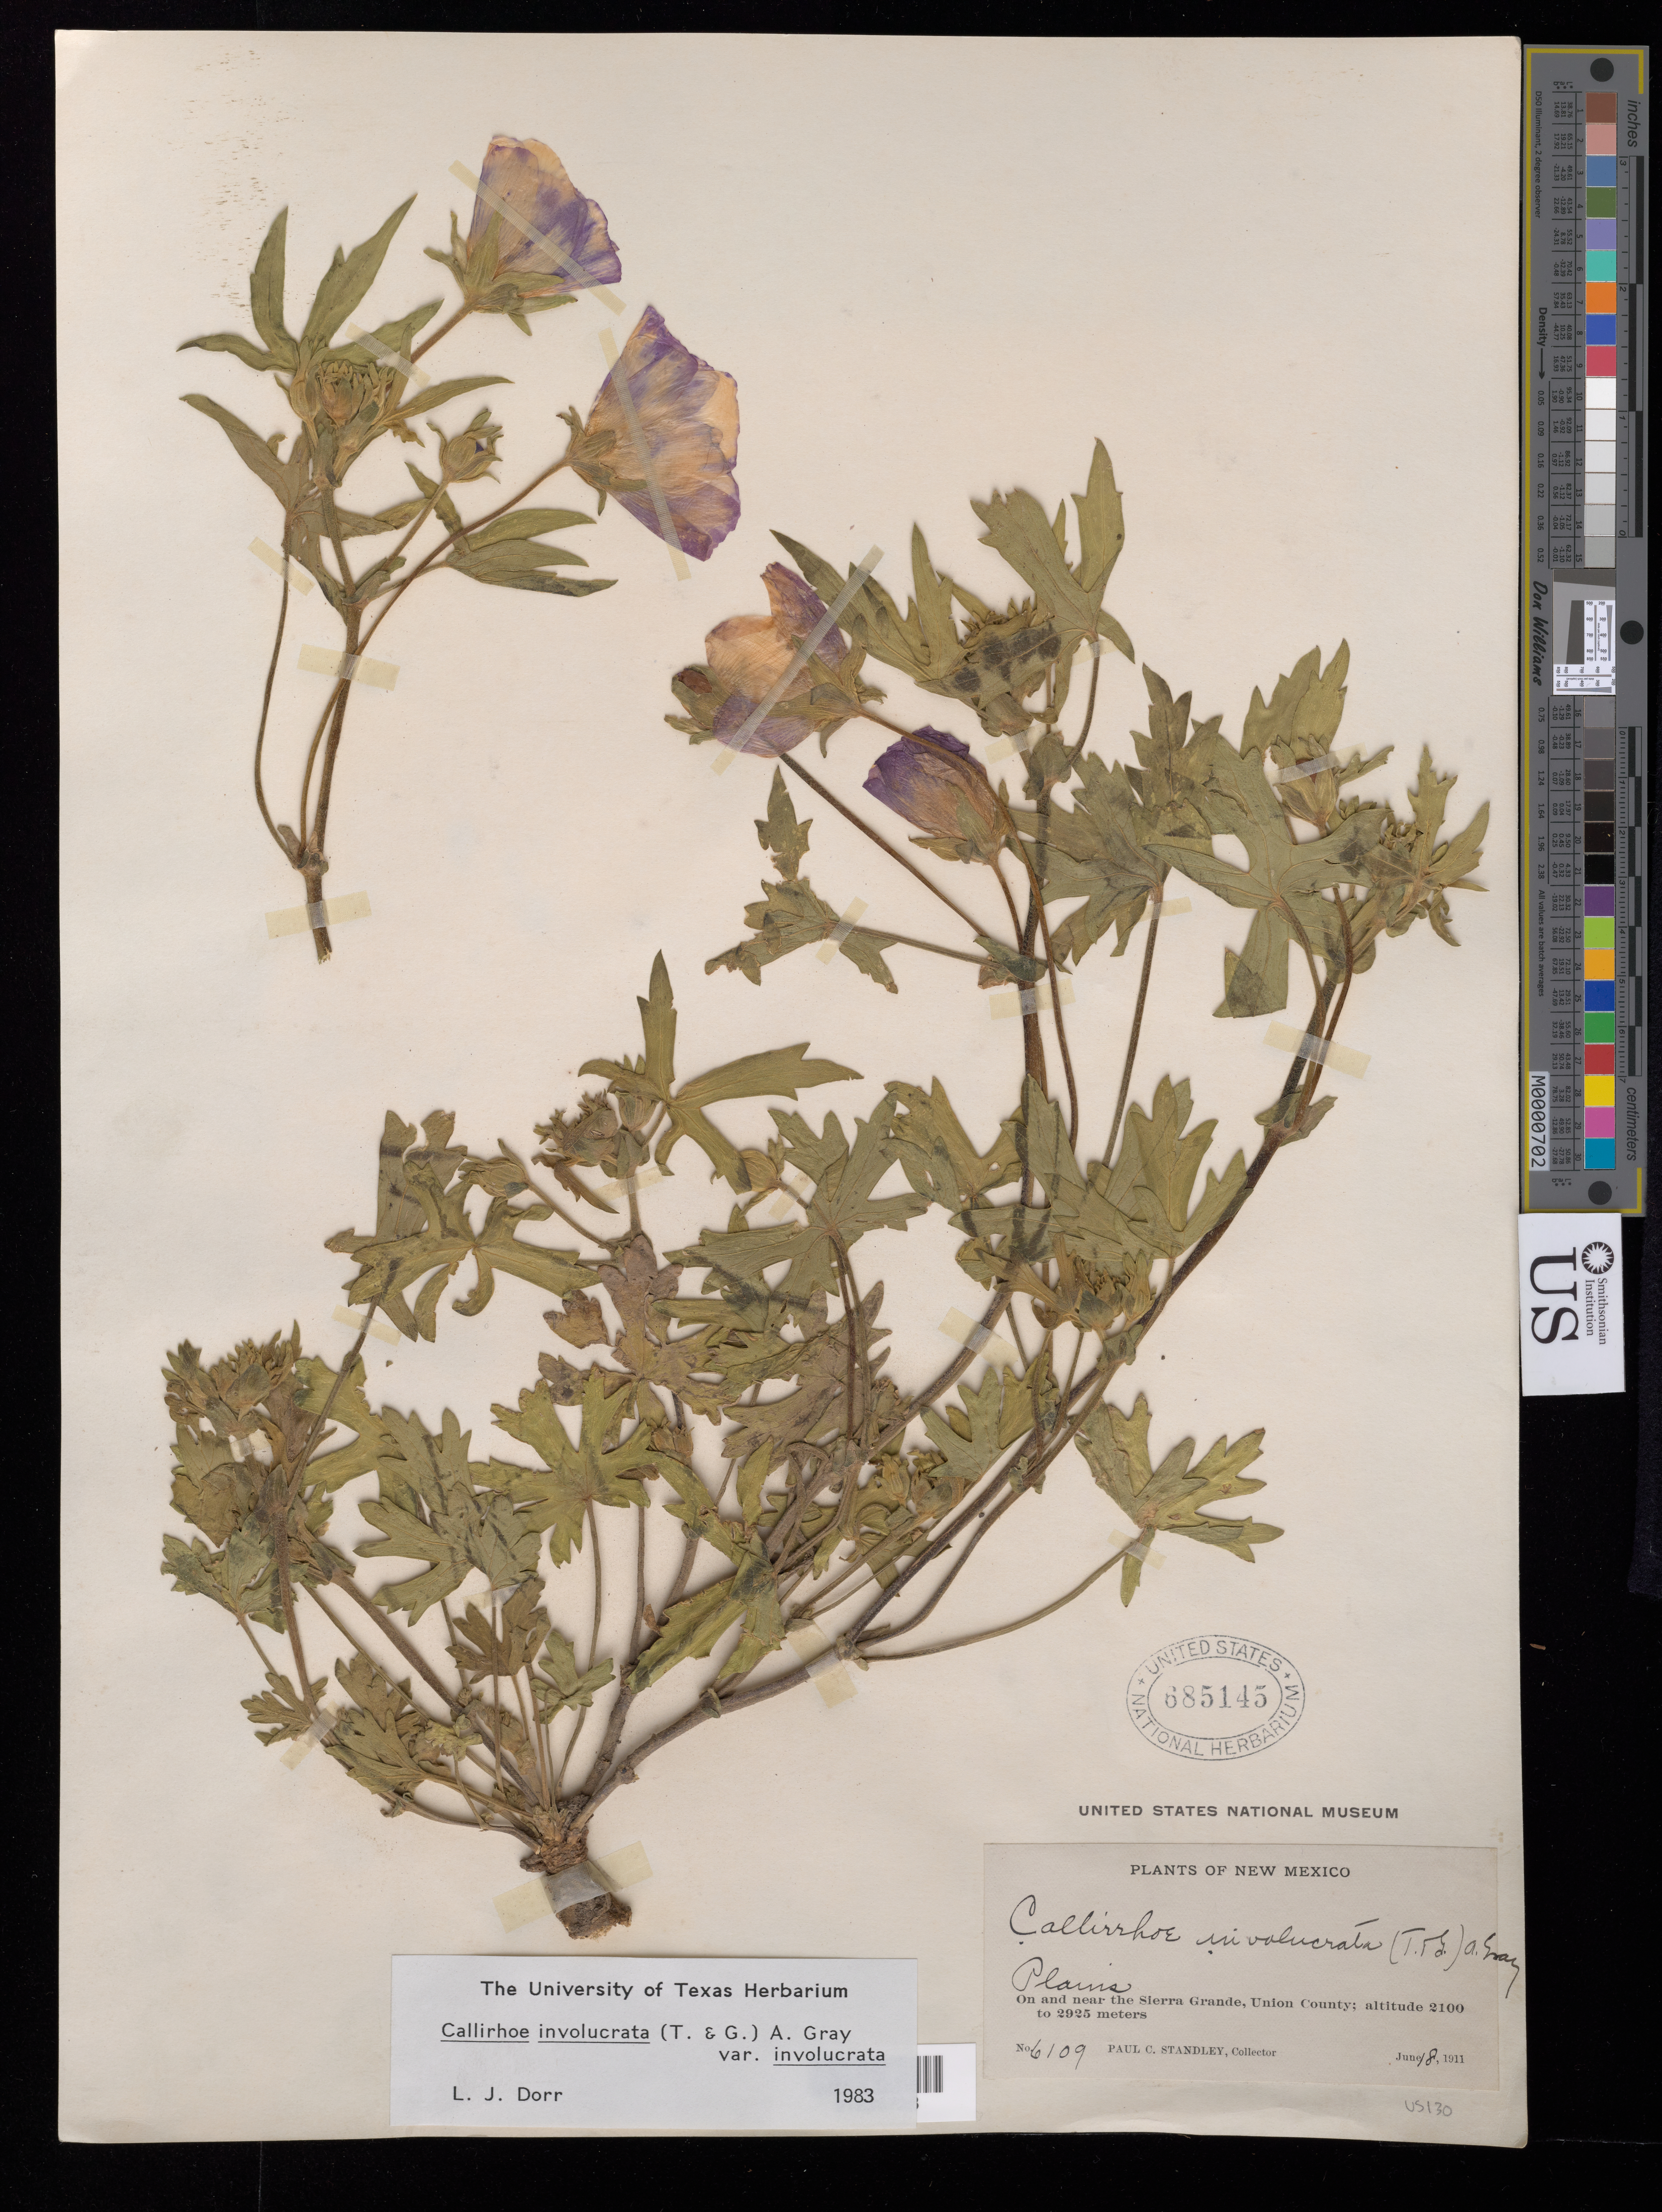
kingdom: Plantae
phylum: Tracheophyta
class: Magnoliopsida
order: Malvales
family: Malvaceae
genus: Callirhoe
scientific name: Callirhoe involucrata var. involucrata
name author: (Torr. & A. Gray) A. Gray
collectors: P. C. Standley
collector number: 6109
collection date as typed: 18 Jun 1911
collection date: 1911-06-18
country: United States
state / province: New Mexico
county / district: Union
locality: On and near the Sierra Grande.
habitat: Plains.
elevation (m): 2100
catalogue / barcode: US 685145